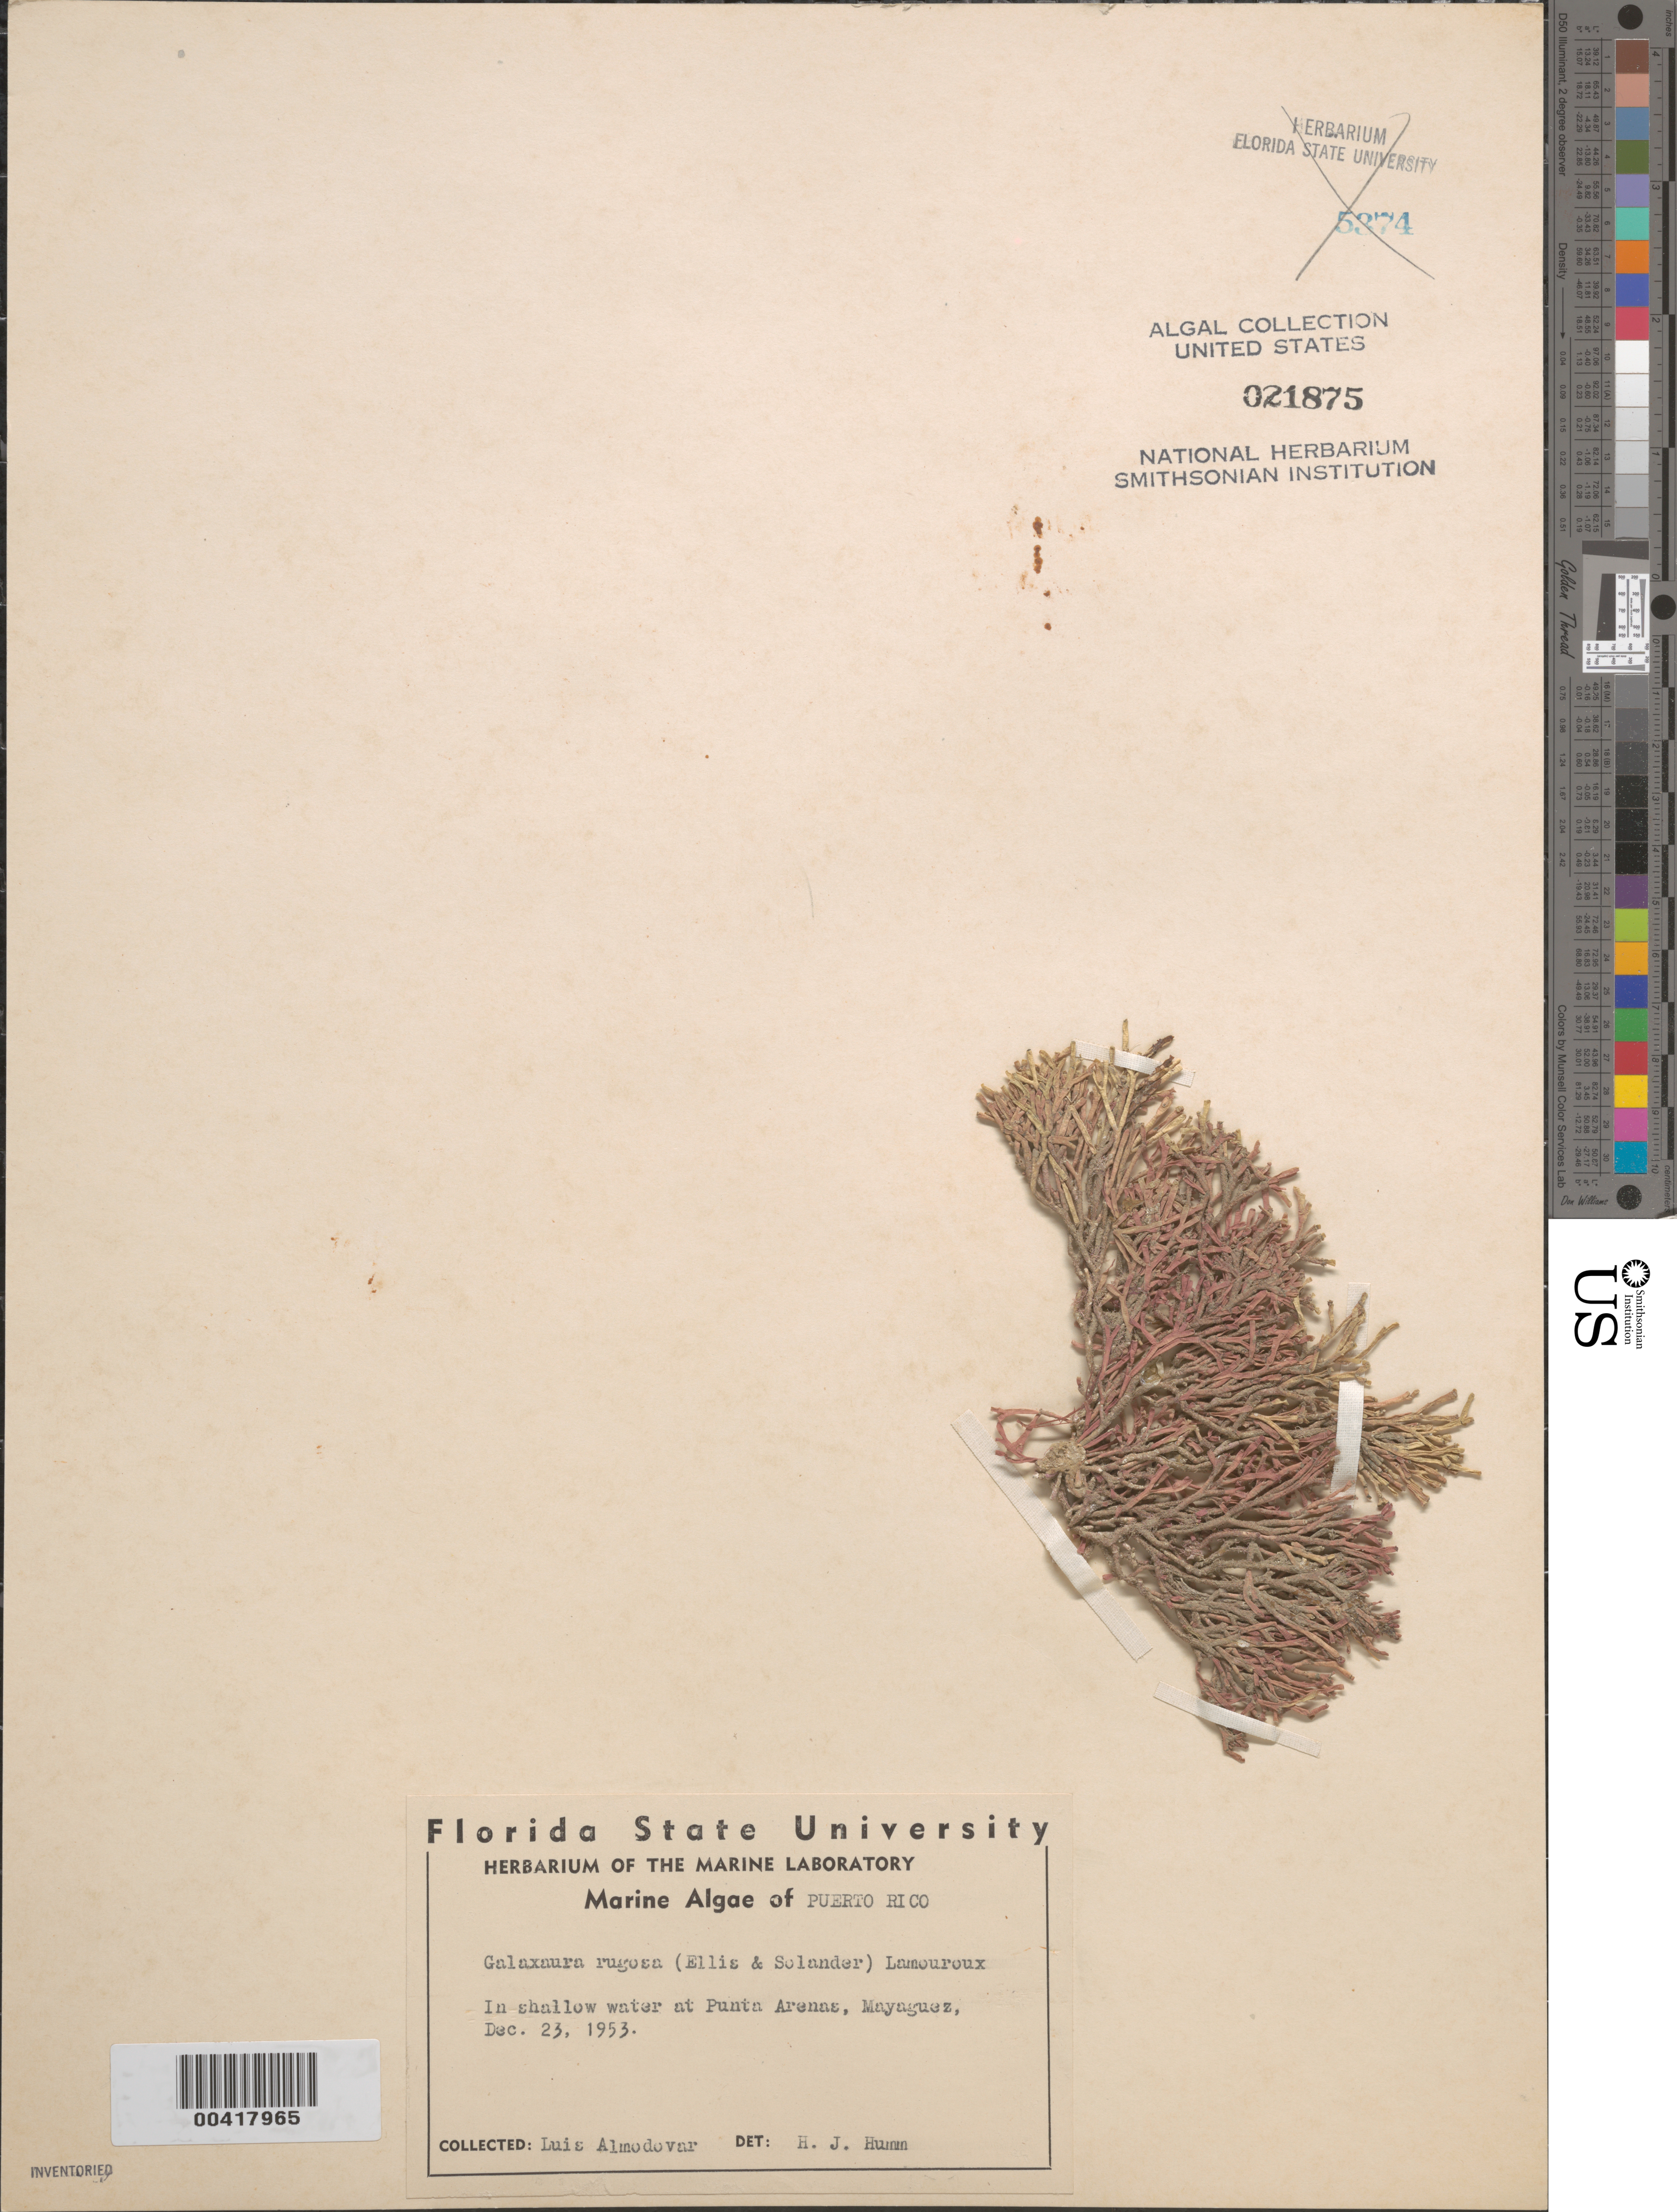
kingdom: Plantae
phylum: Rhodophyta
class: Florideophyceae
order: Nemaliales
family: Galaxauraceae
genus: Galaxaura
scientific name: Galaxaura rugosa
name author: (Ellis & Sol.) J.V.Lamouroux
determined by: Humm, Harold J.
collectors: L. Almodovar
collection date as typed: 23 Dec 1953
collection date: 1953-12-23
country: Puerto Rico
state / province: Mayaguez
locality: Punta arenas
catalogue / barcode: US 21875